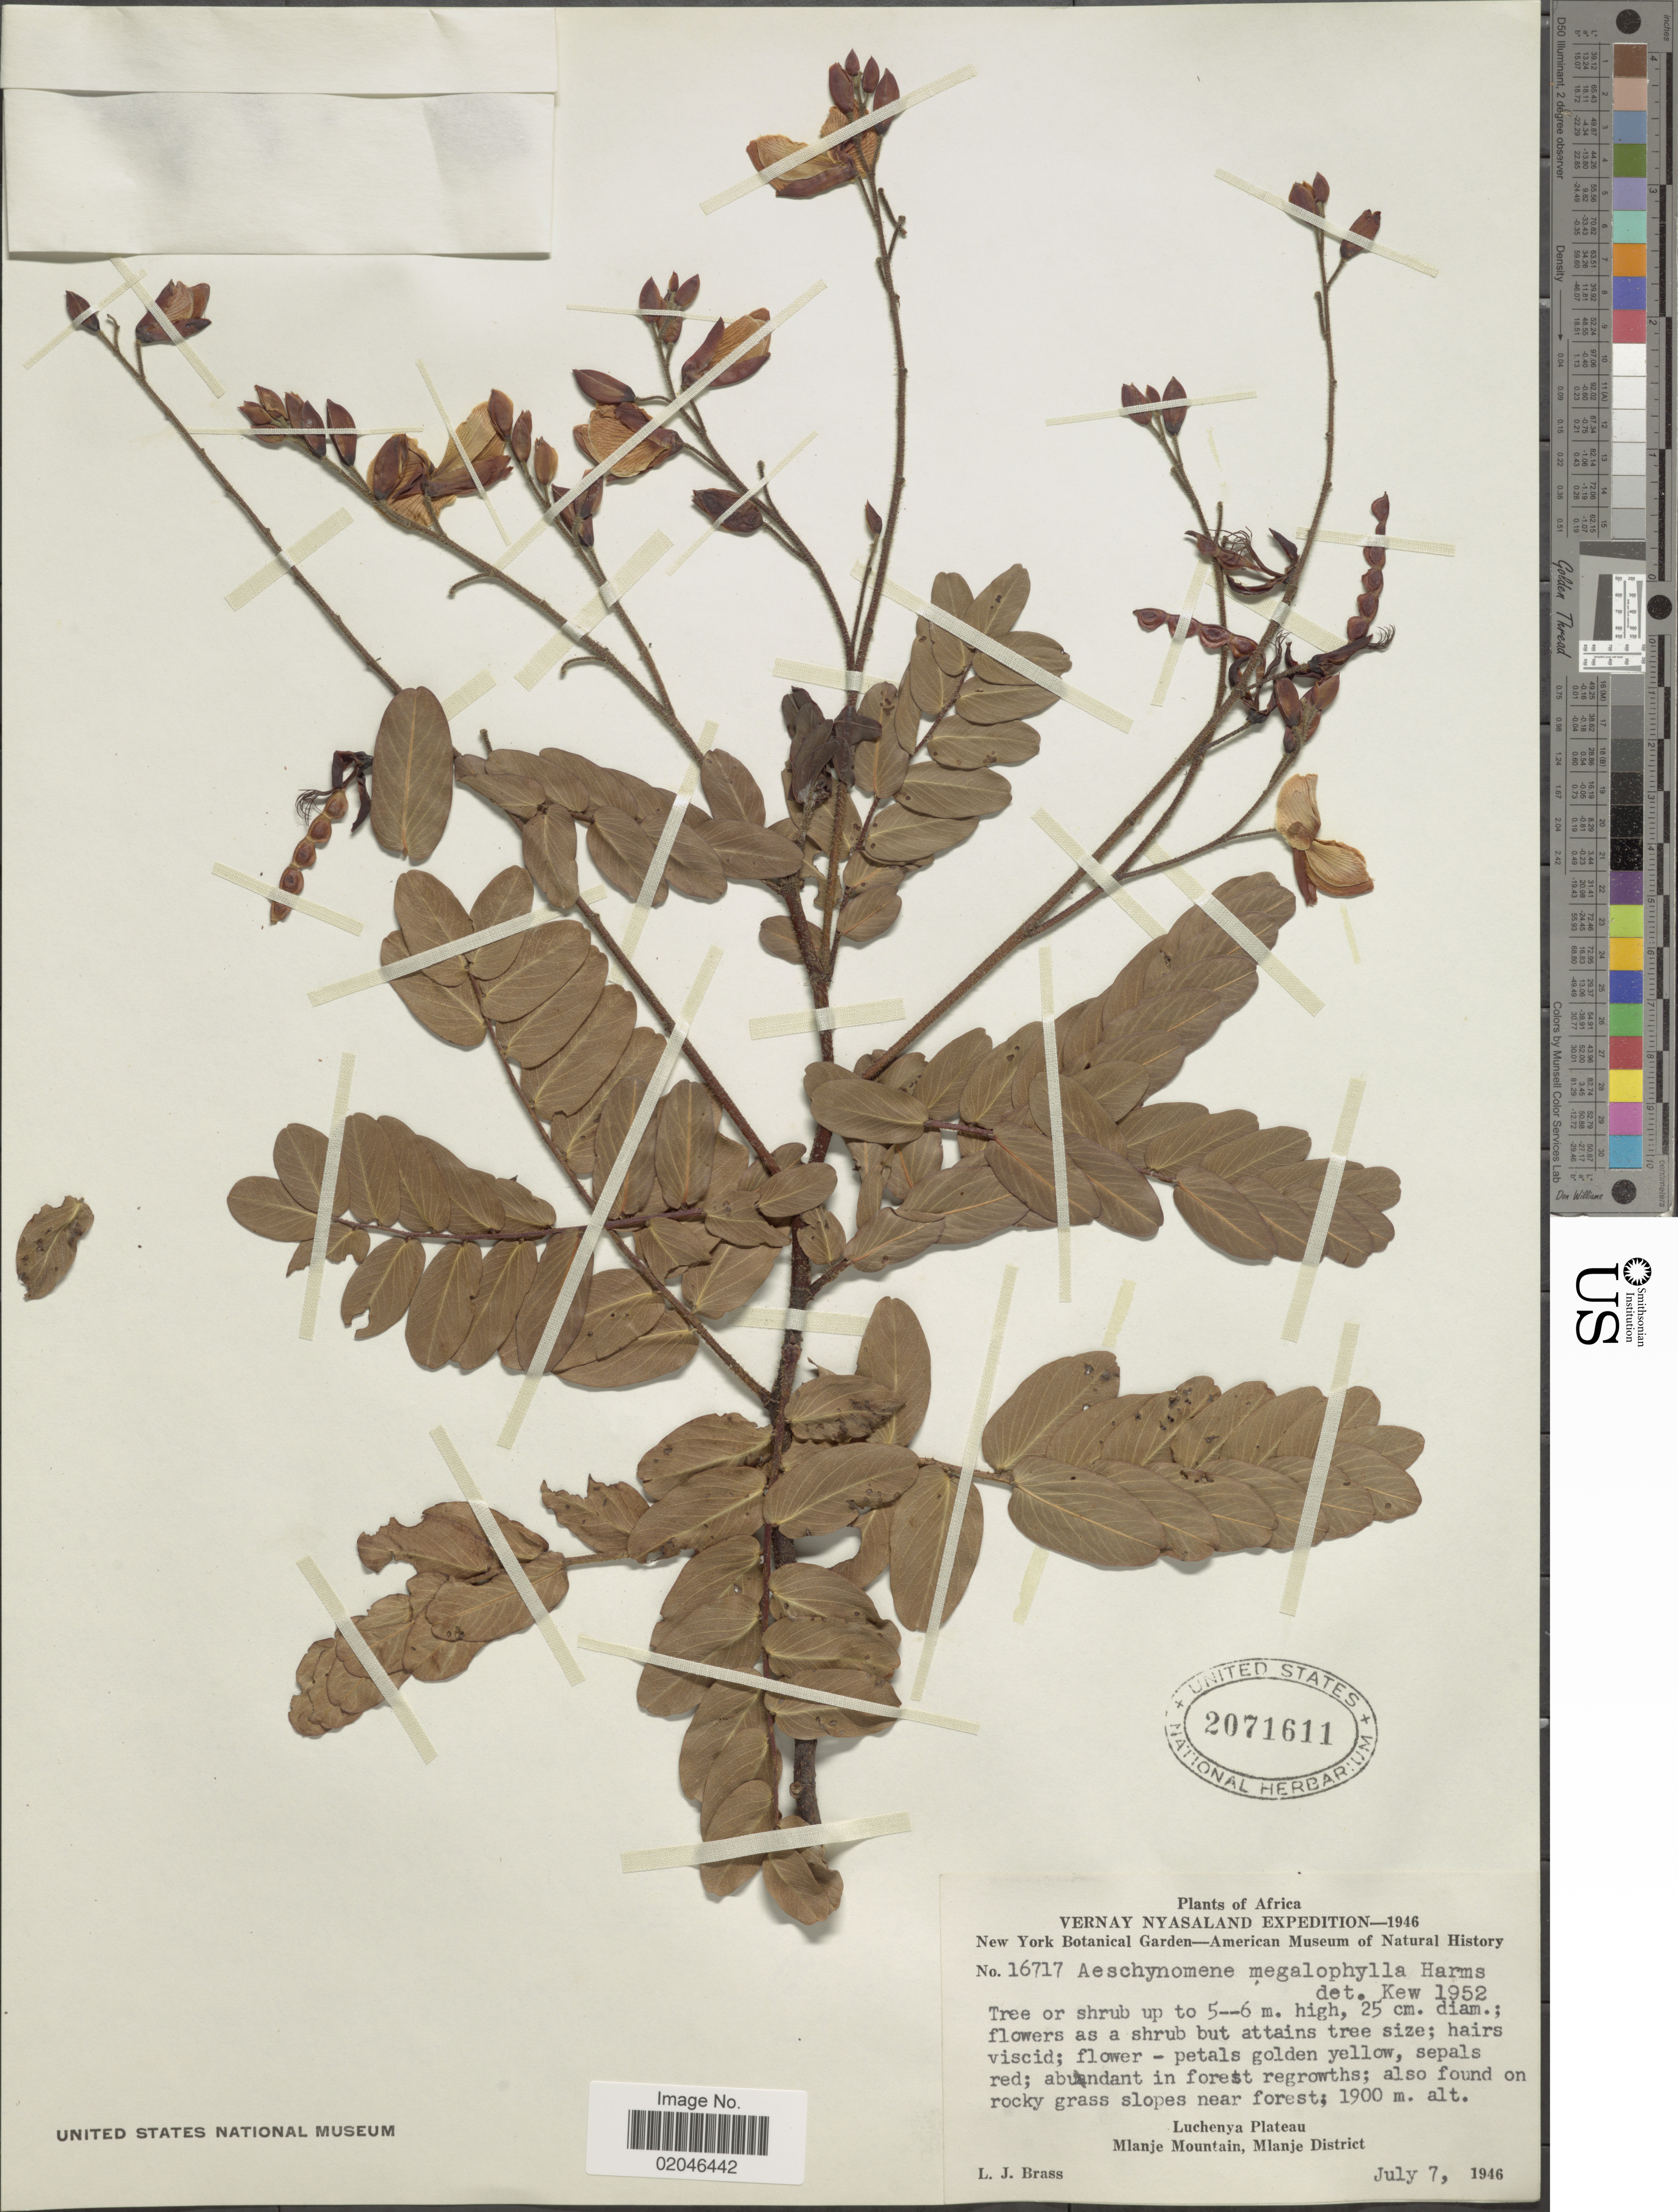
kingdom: Plantae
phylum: Tracheophyta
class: Magnoliopsida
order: Fabales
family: Fabaceae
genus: Aeschynomene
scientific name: Aeschynomene megalophylla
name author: Harms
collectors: L. J. Brass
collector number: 16717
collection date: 1946-07-07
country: Malawi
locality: Luchenya Plateau. Mlanje Mountain, Mlanje District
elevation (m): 1900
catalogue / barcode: US 2071611